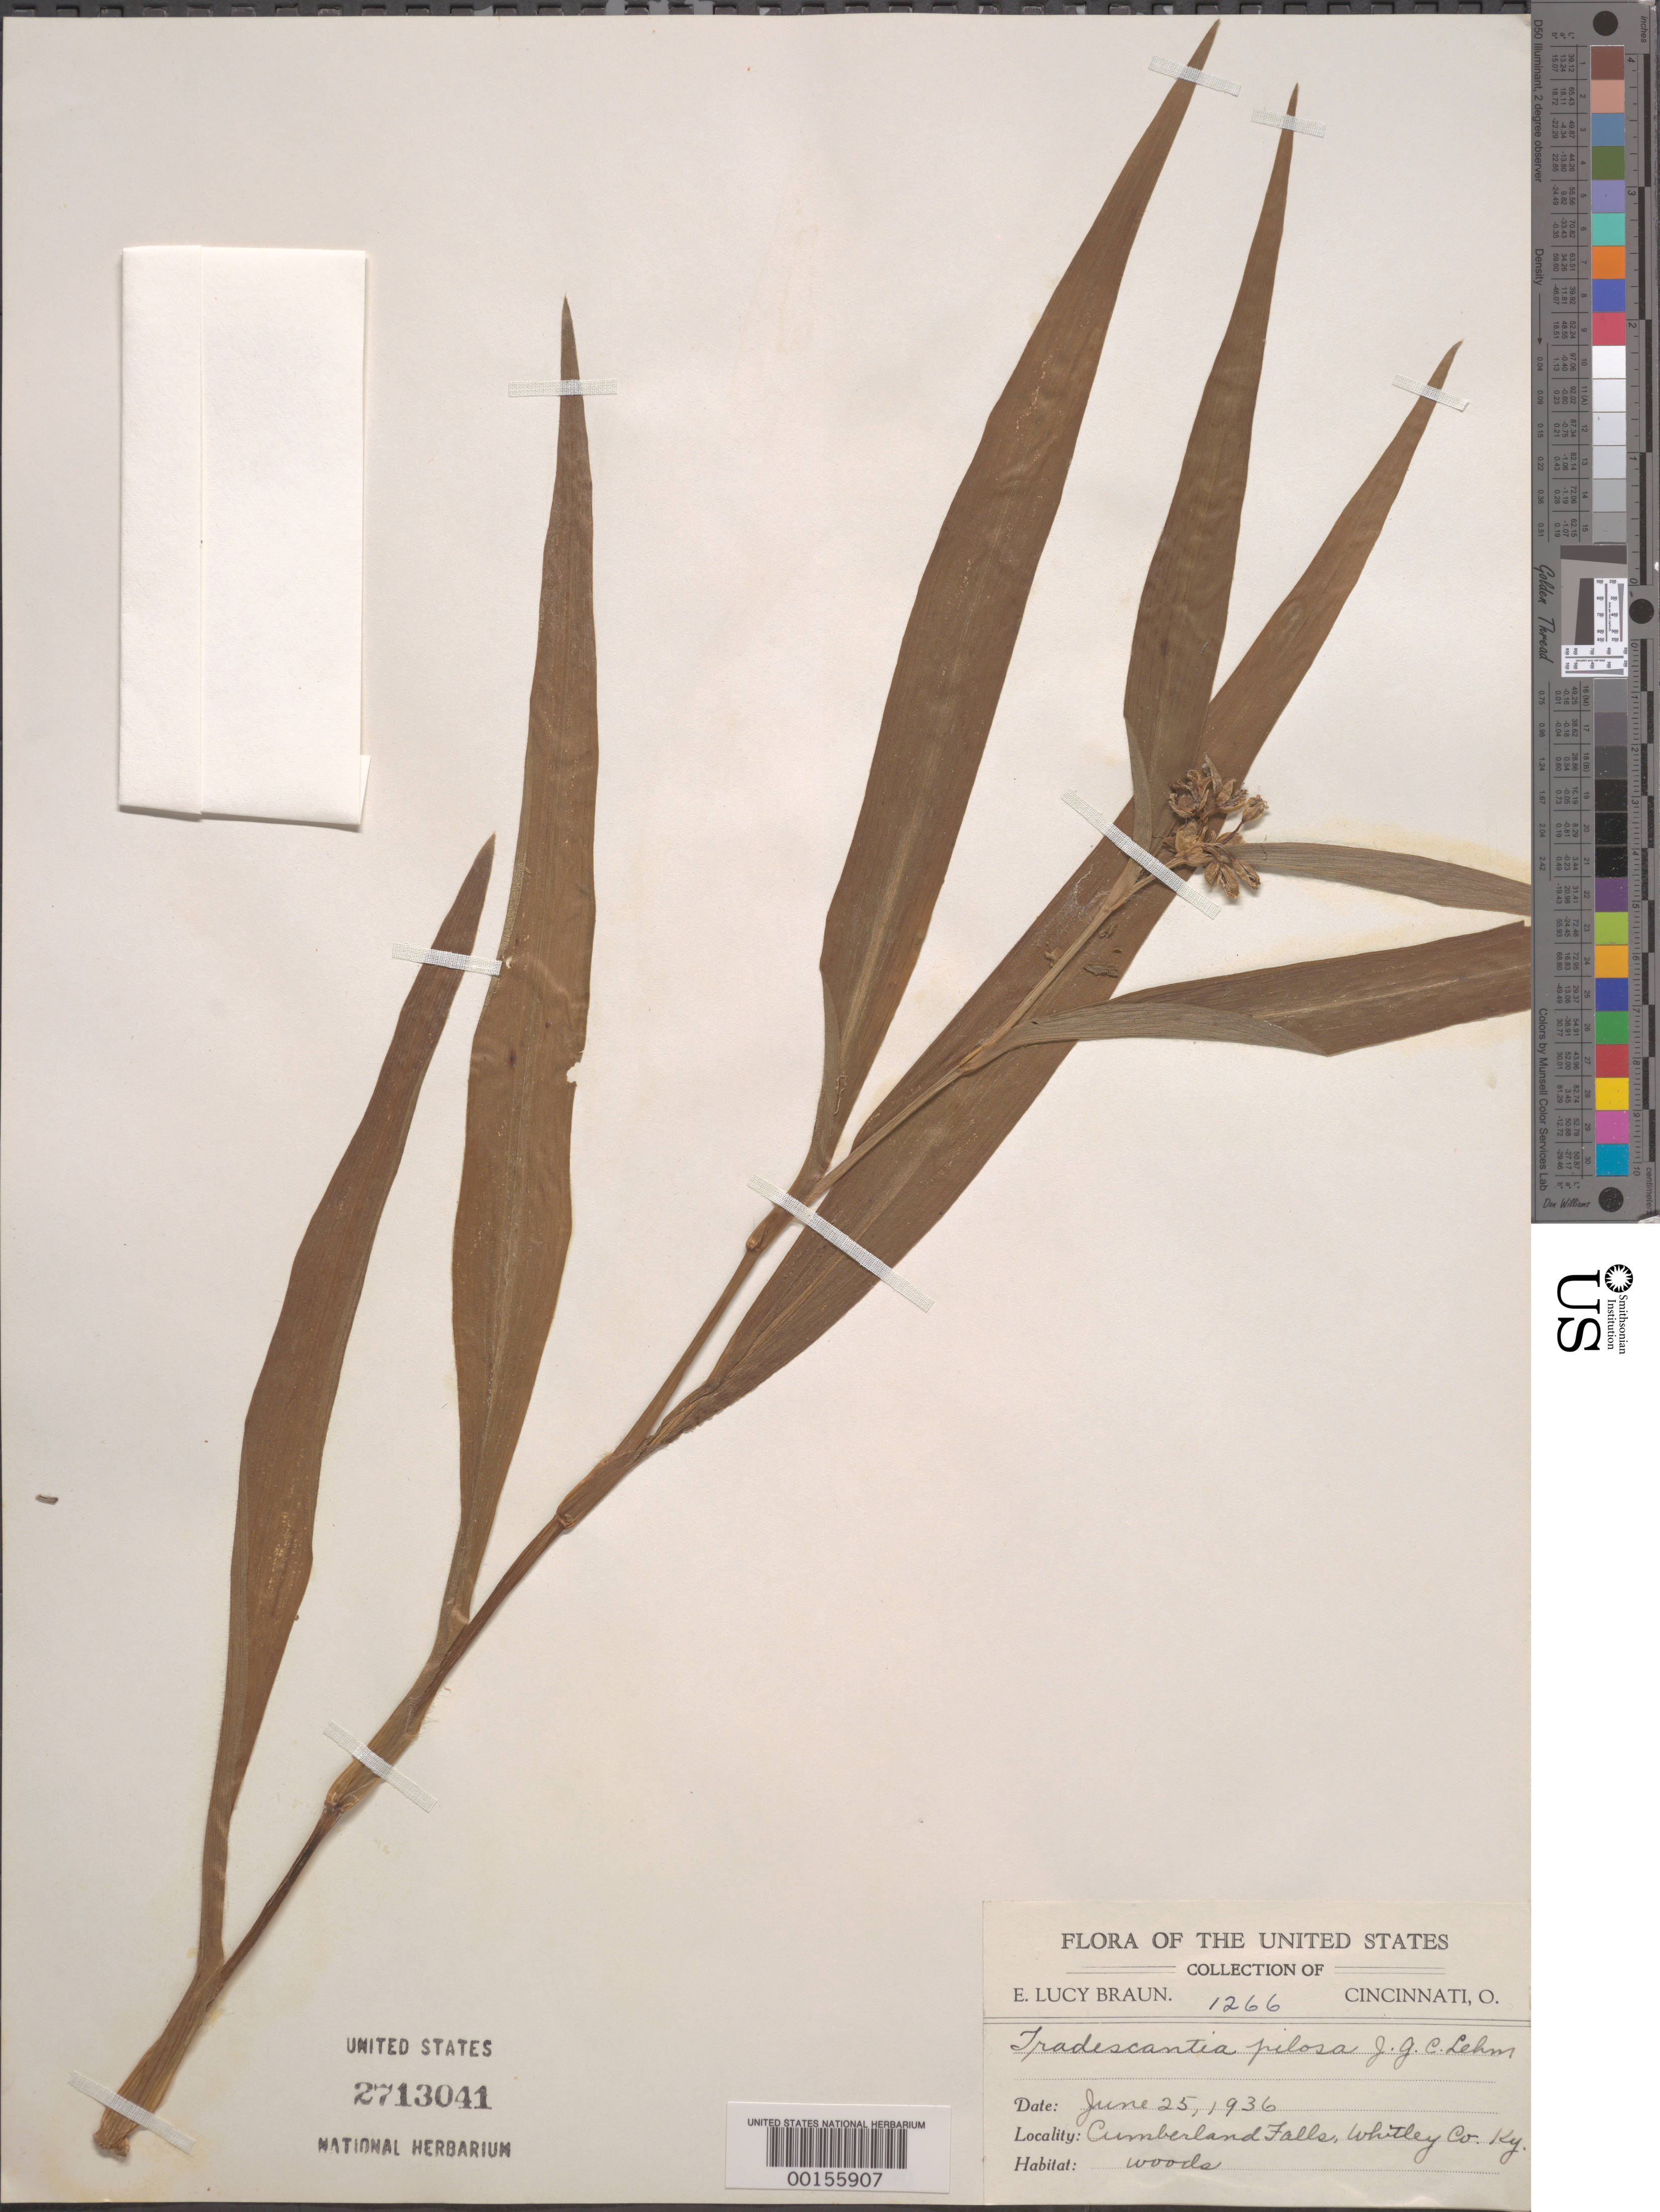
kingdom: Plantae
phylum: Tracheophyta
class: Liliopsida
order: Commelinales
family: Commelinaceae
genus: Tradescantia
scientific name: Tradescantia subaspera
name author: Ker Gawl.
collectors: E. L. Braun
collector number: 1266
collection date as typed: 25 Jun 1936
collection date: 1936-06-25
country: United States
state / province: Kentucky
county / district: Whitley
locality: Cumberland falls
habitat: Wood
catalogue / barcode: US 2713041